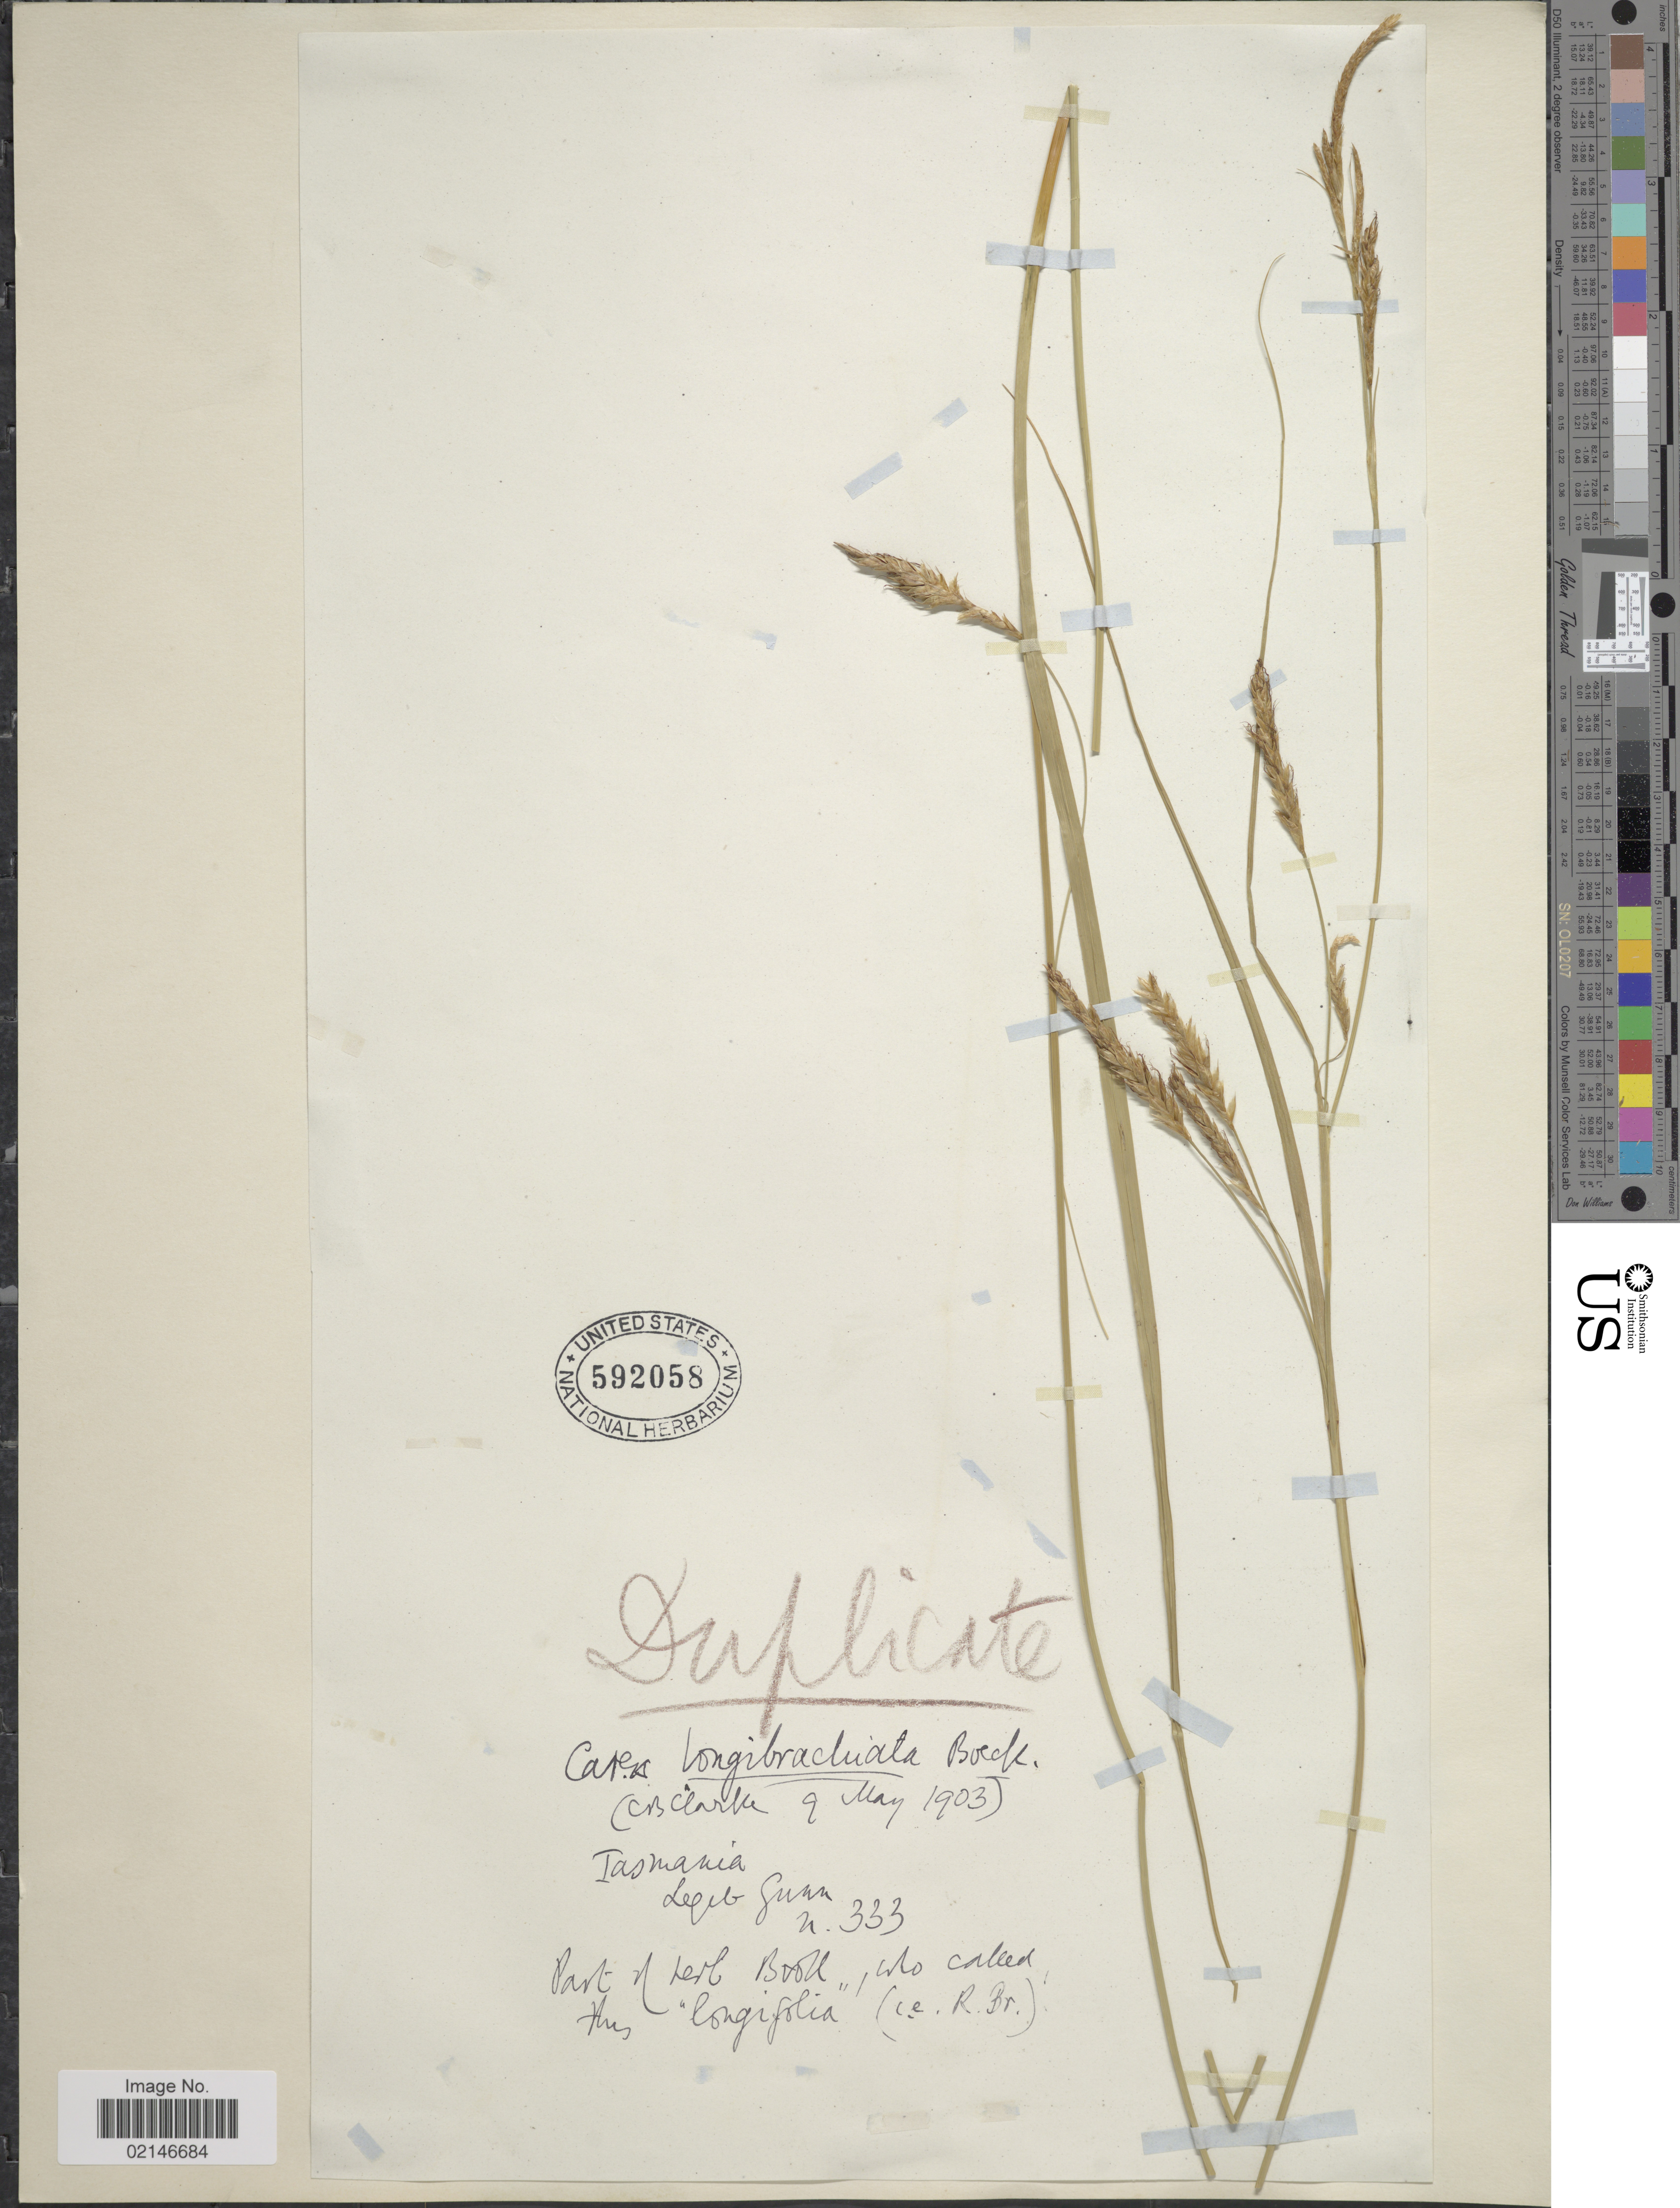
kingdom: Plantae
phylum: Tracheophyta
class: Liliopsida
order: Poales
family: Cyperaceae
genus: Carex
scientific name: Carex longebrachiata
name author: Boeckeler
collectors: -. Gunn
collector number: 333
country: Australia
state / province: Tasmania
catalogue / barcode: US 592058